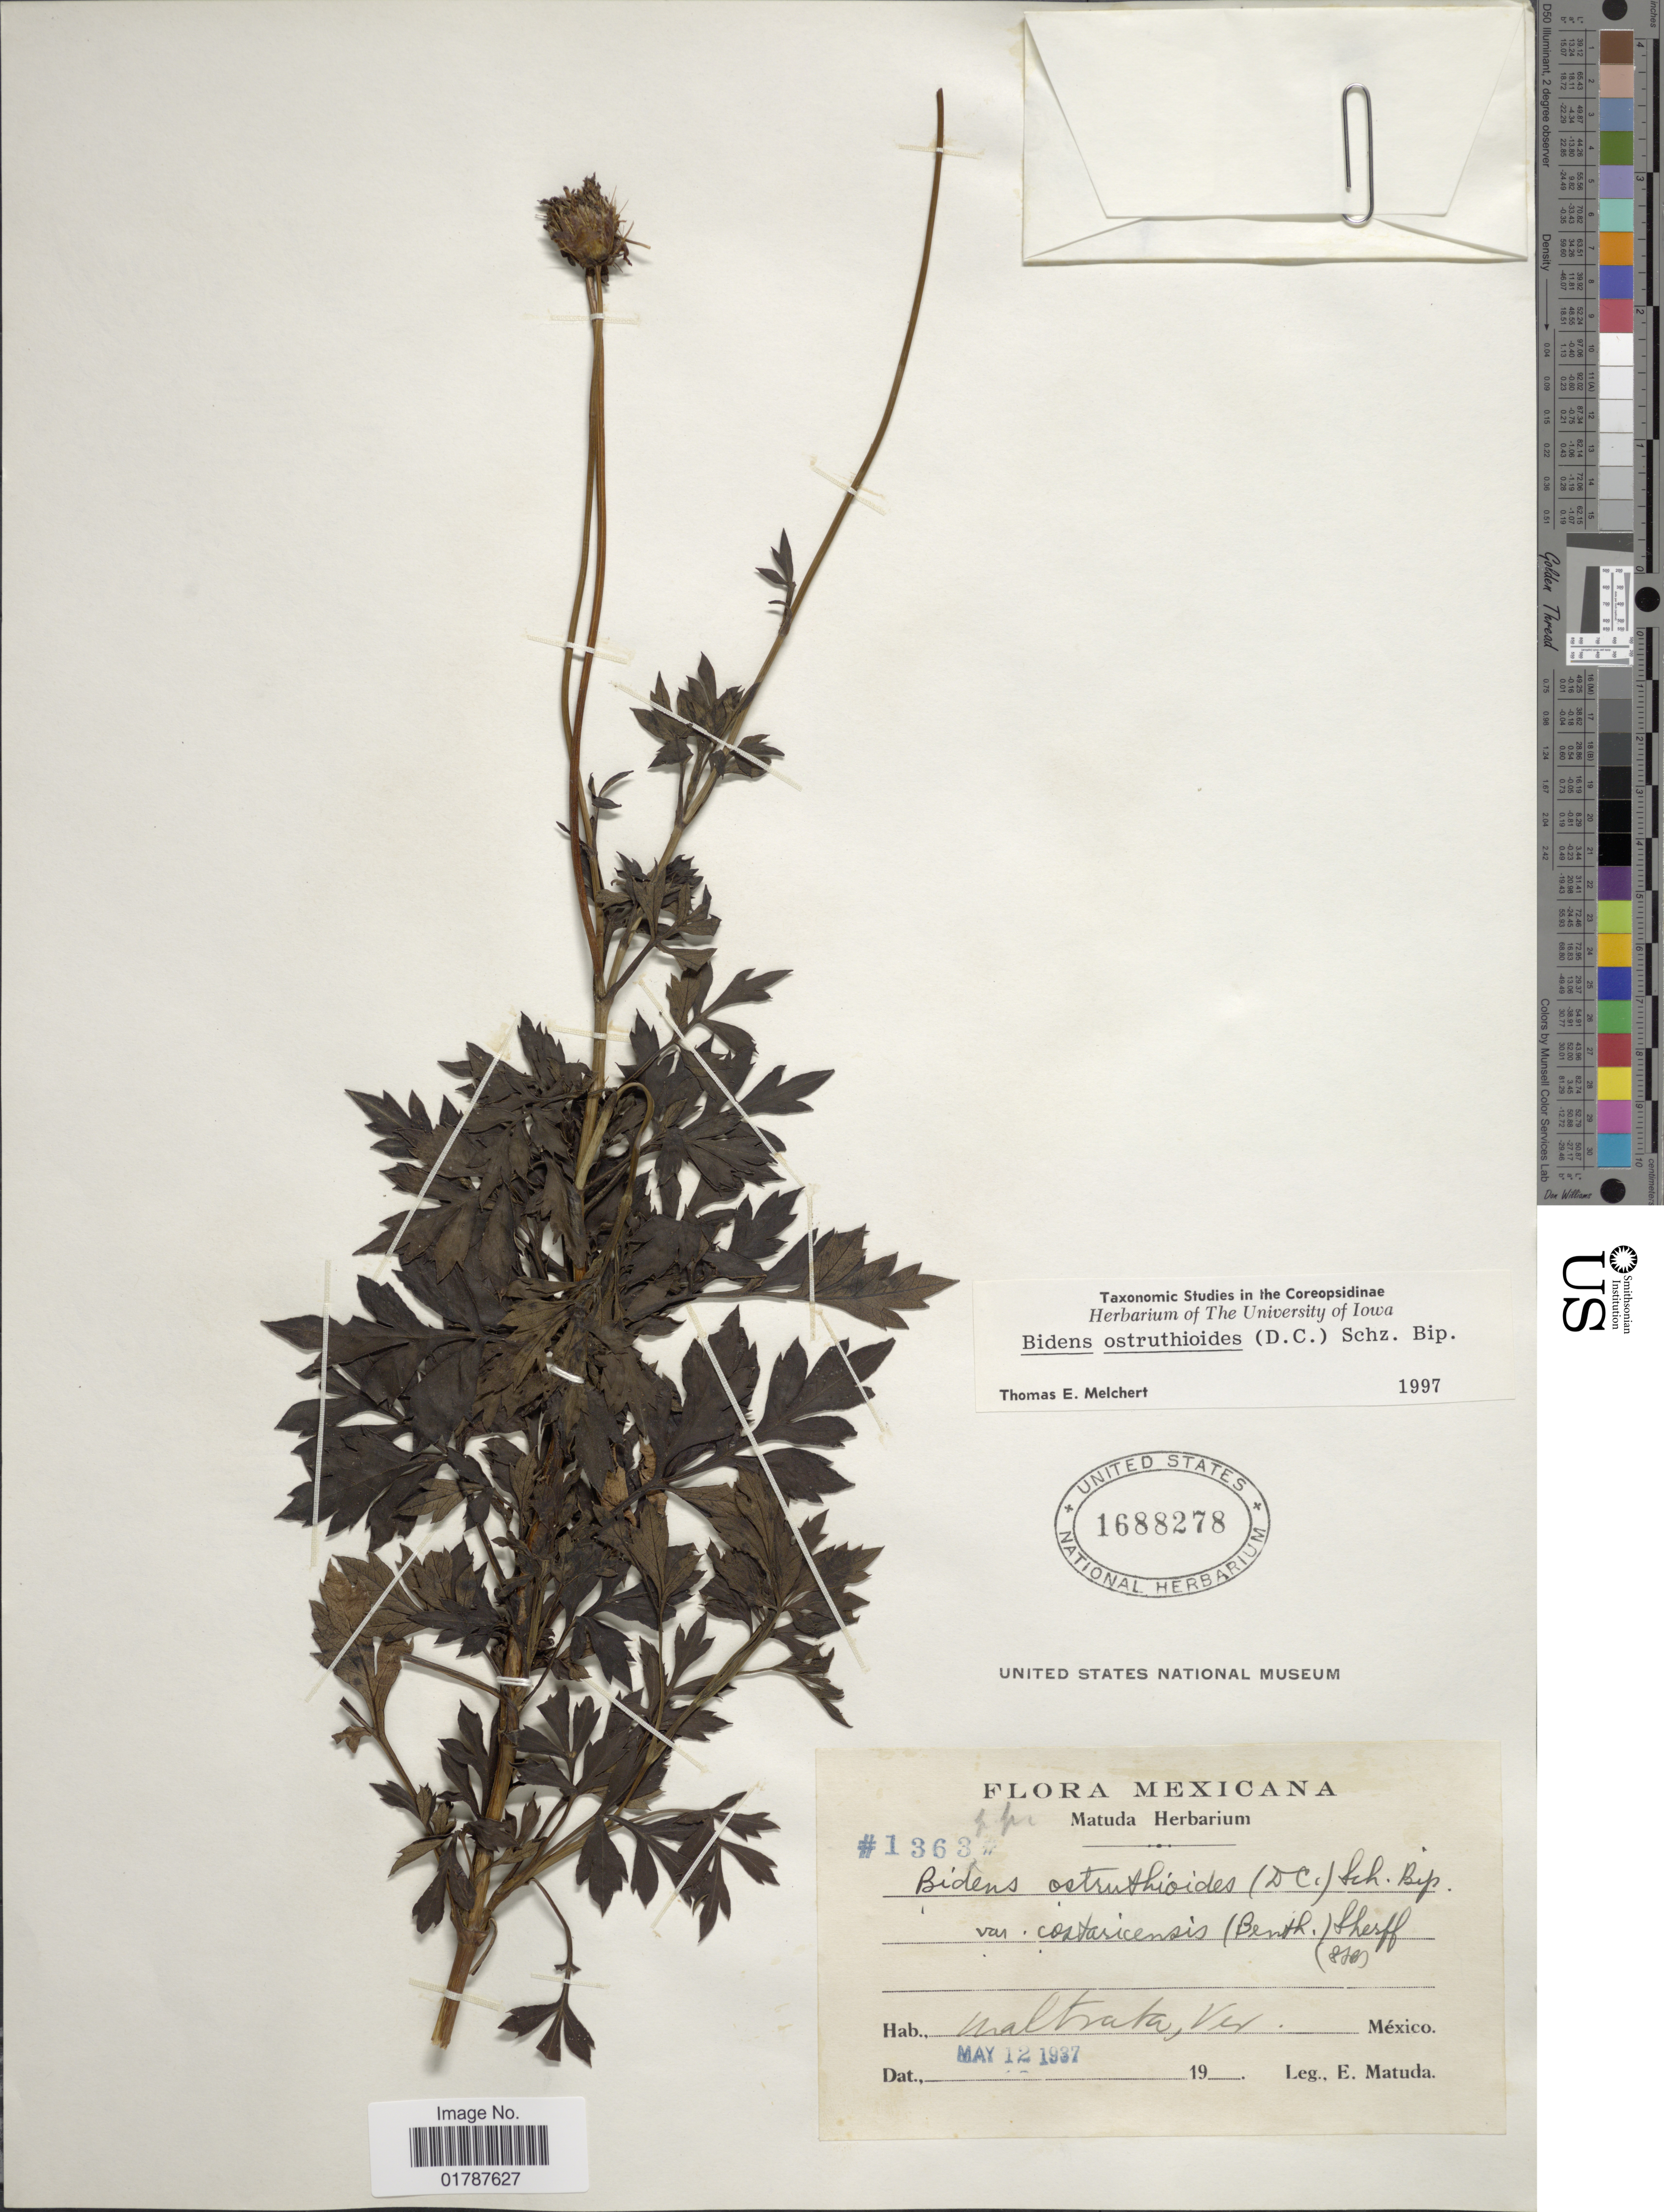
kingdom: Plantae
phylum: Tracheophyta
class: Magnoliopsida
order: Asterales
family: Asteraceae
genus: Bidens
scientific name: Bidens ostruthioides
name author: (DC.) Sch. Bip.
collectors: E. Matuda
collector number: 13634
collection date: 1937-05-12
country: Mexico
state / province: Veracruz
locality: Maltrata, Ver.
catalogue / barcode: US 1688278